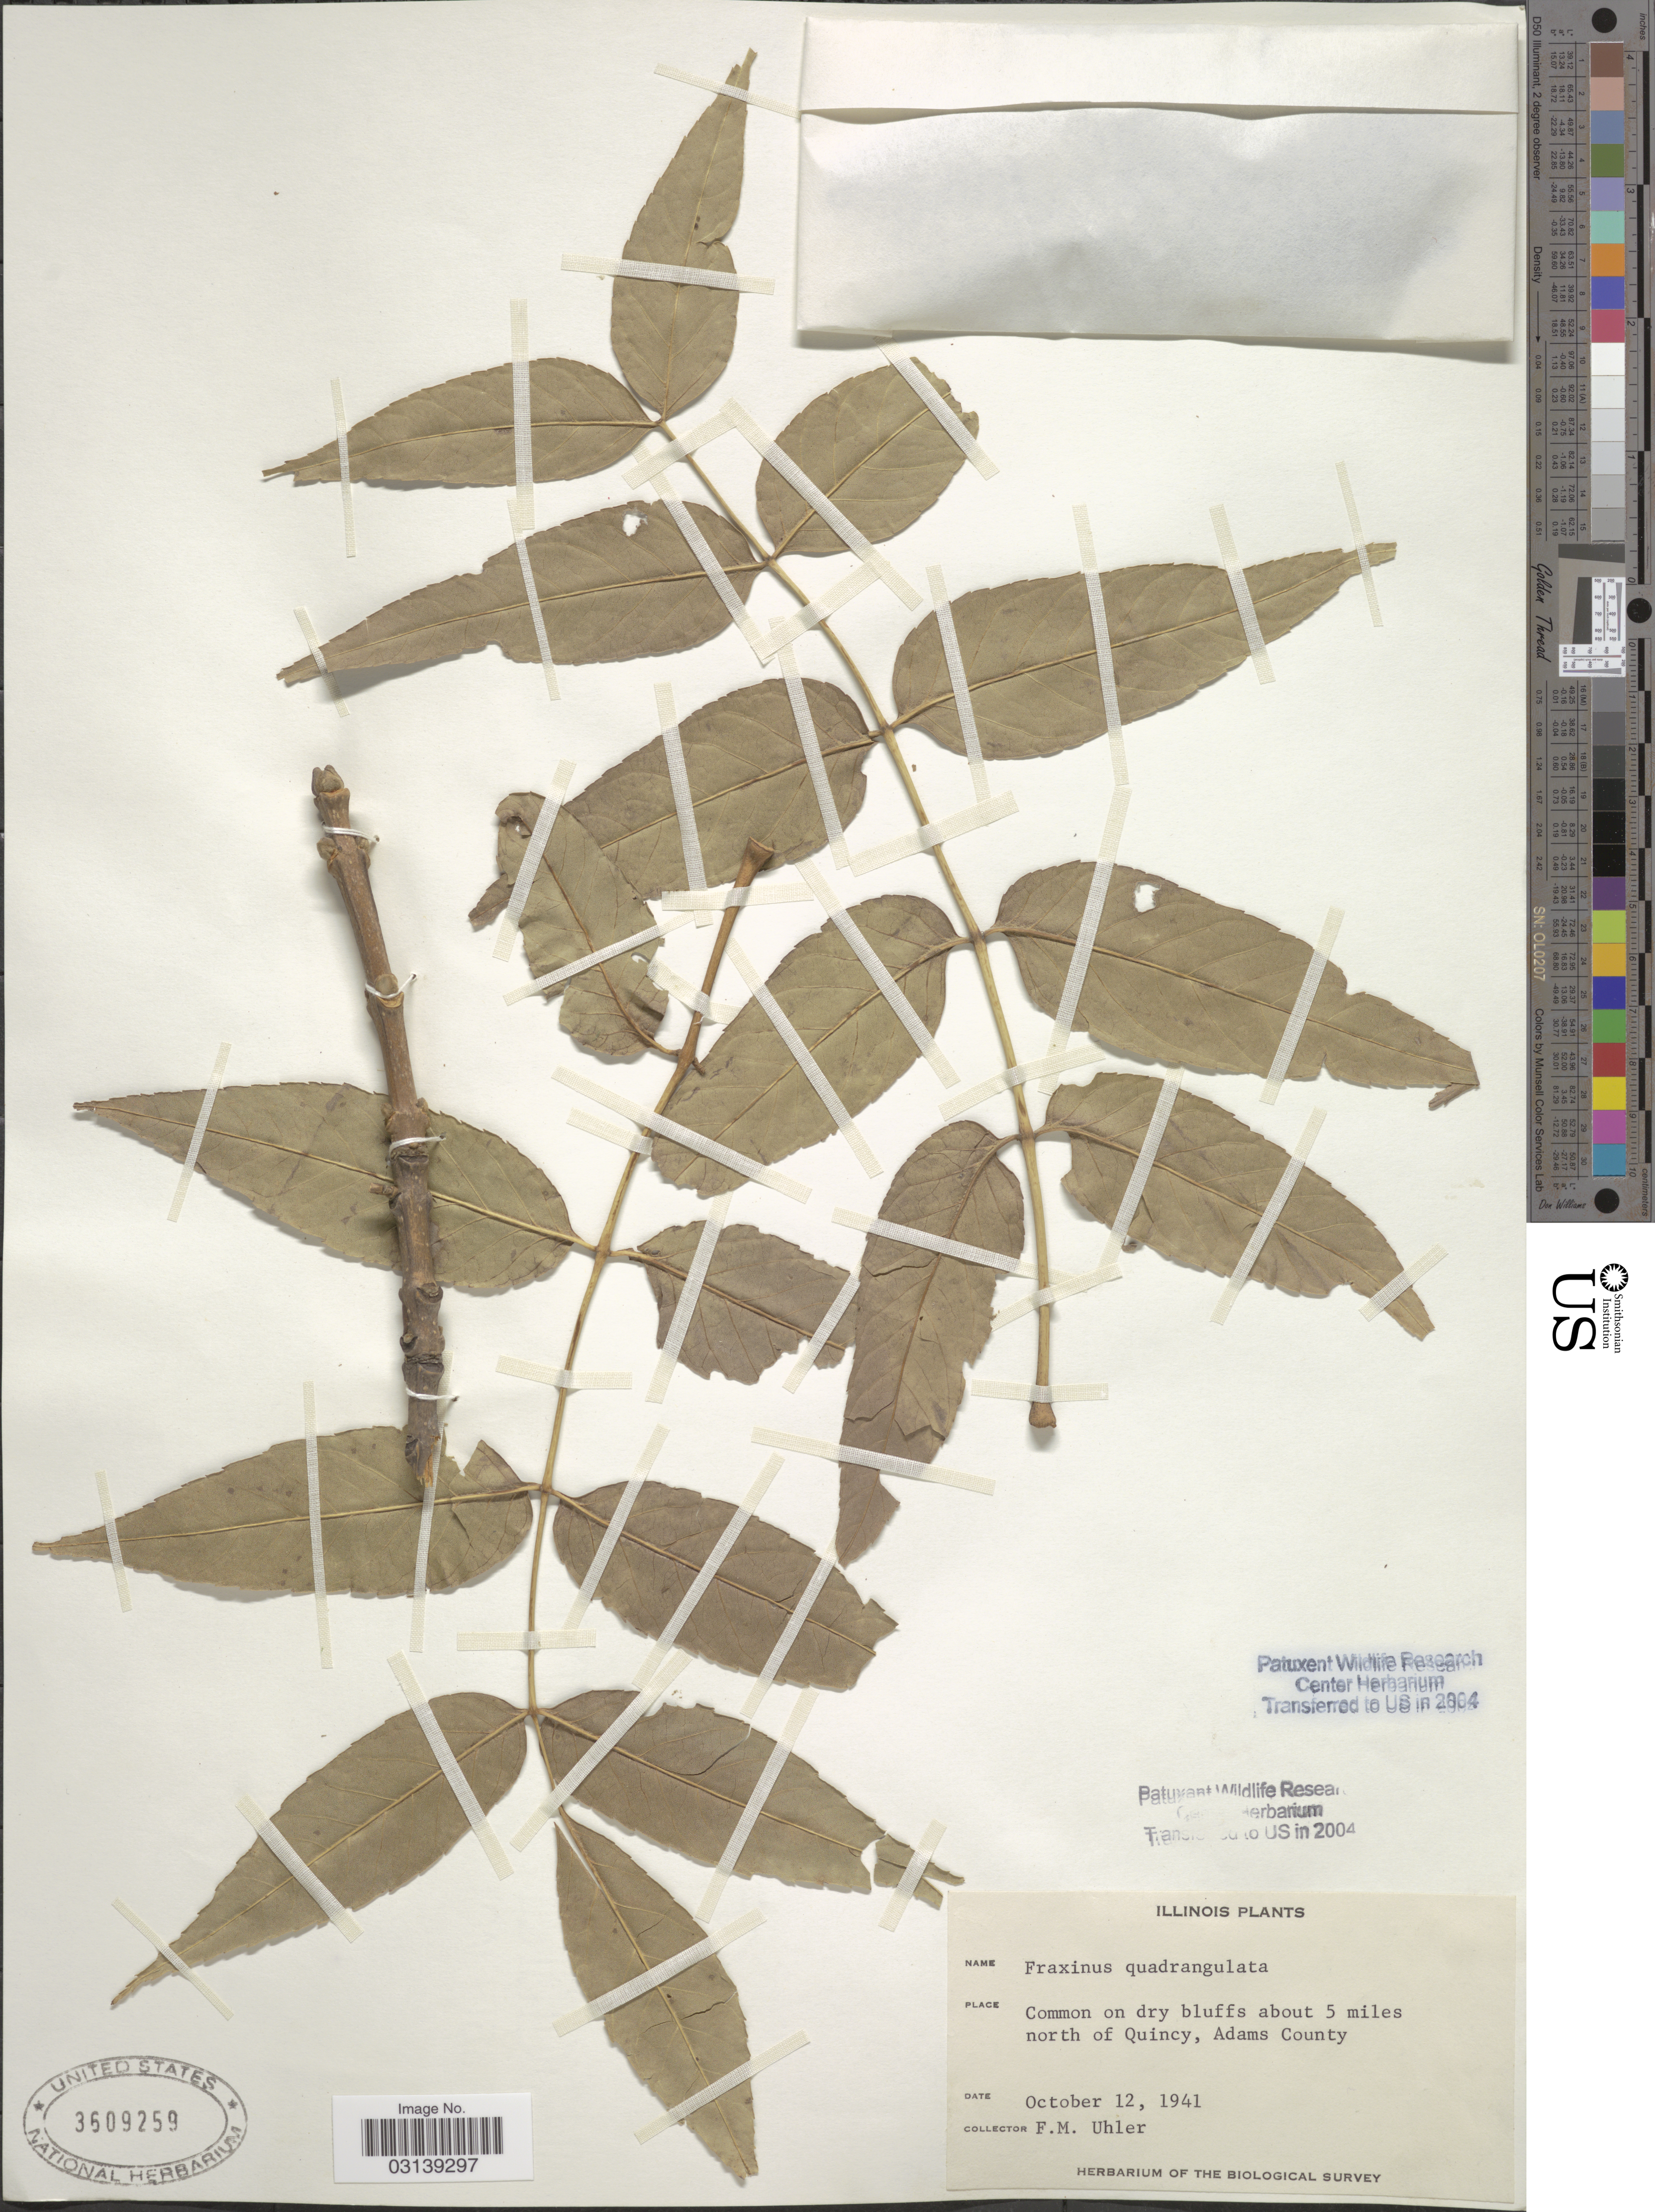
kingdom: Plantae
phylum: Tracheophyta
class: Magnoliopsida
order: Lamiales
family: Oleaceae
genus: Fraxinus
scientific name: Fraxinus quadrangulata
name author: Michx.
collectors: F. M. Uhler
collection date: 1941-10-12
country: United States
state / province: Illinois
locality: Common on dry bluffs about 5 miles north of Quincy, Adams County.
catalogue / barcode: US 3609259